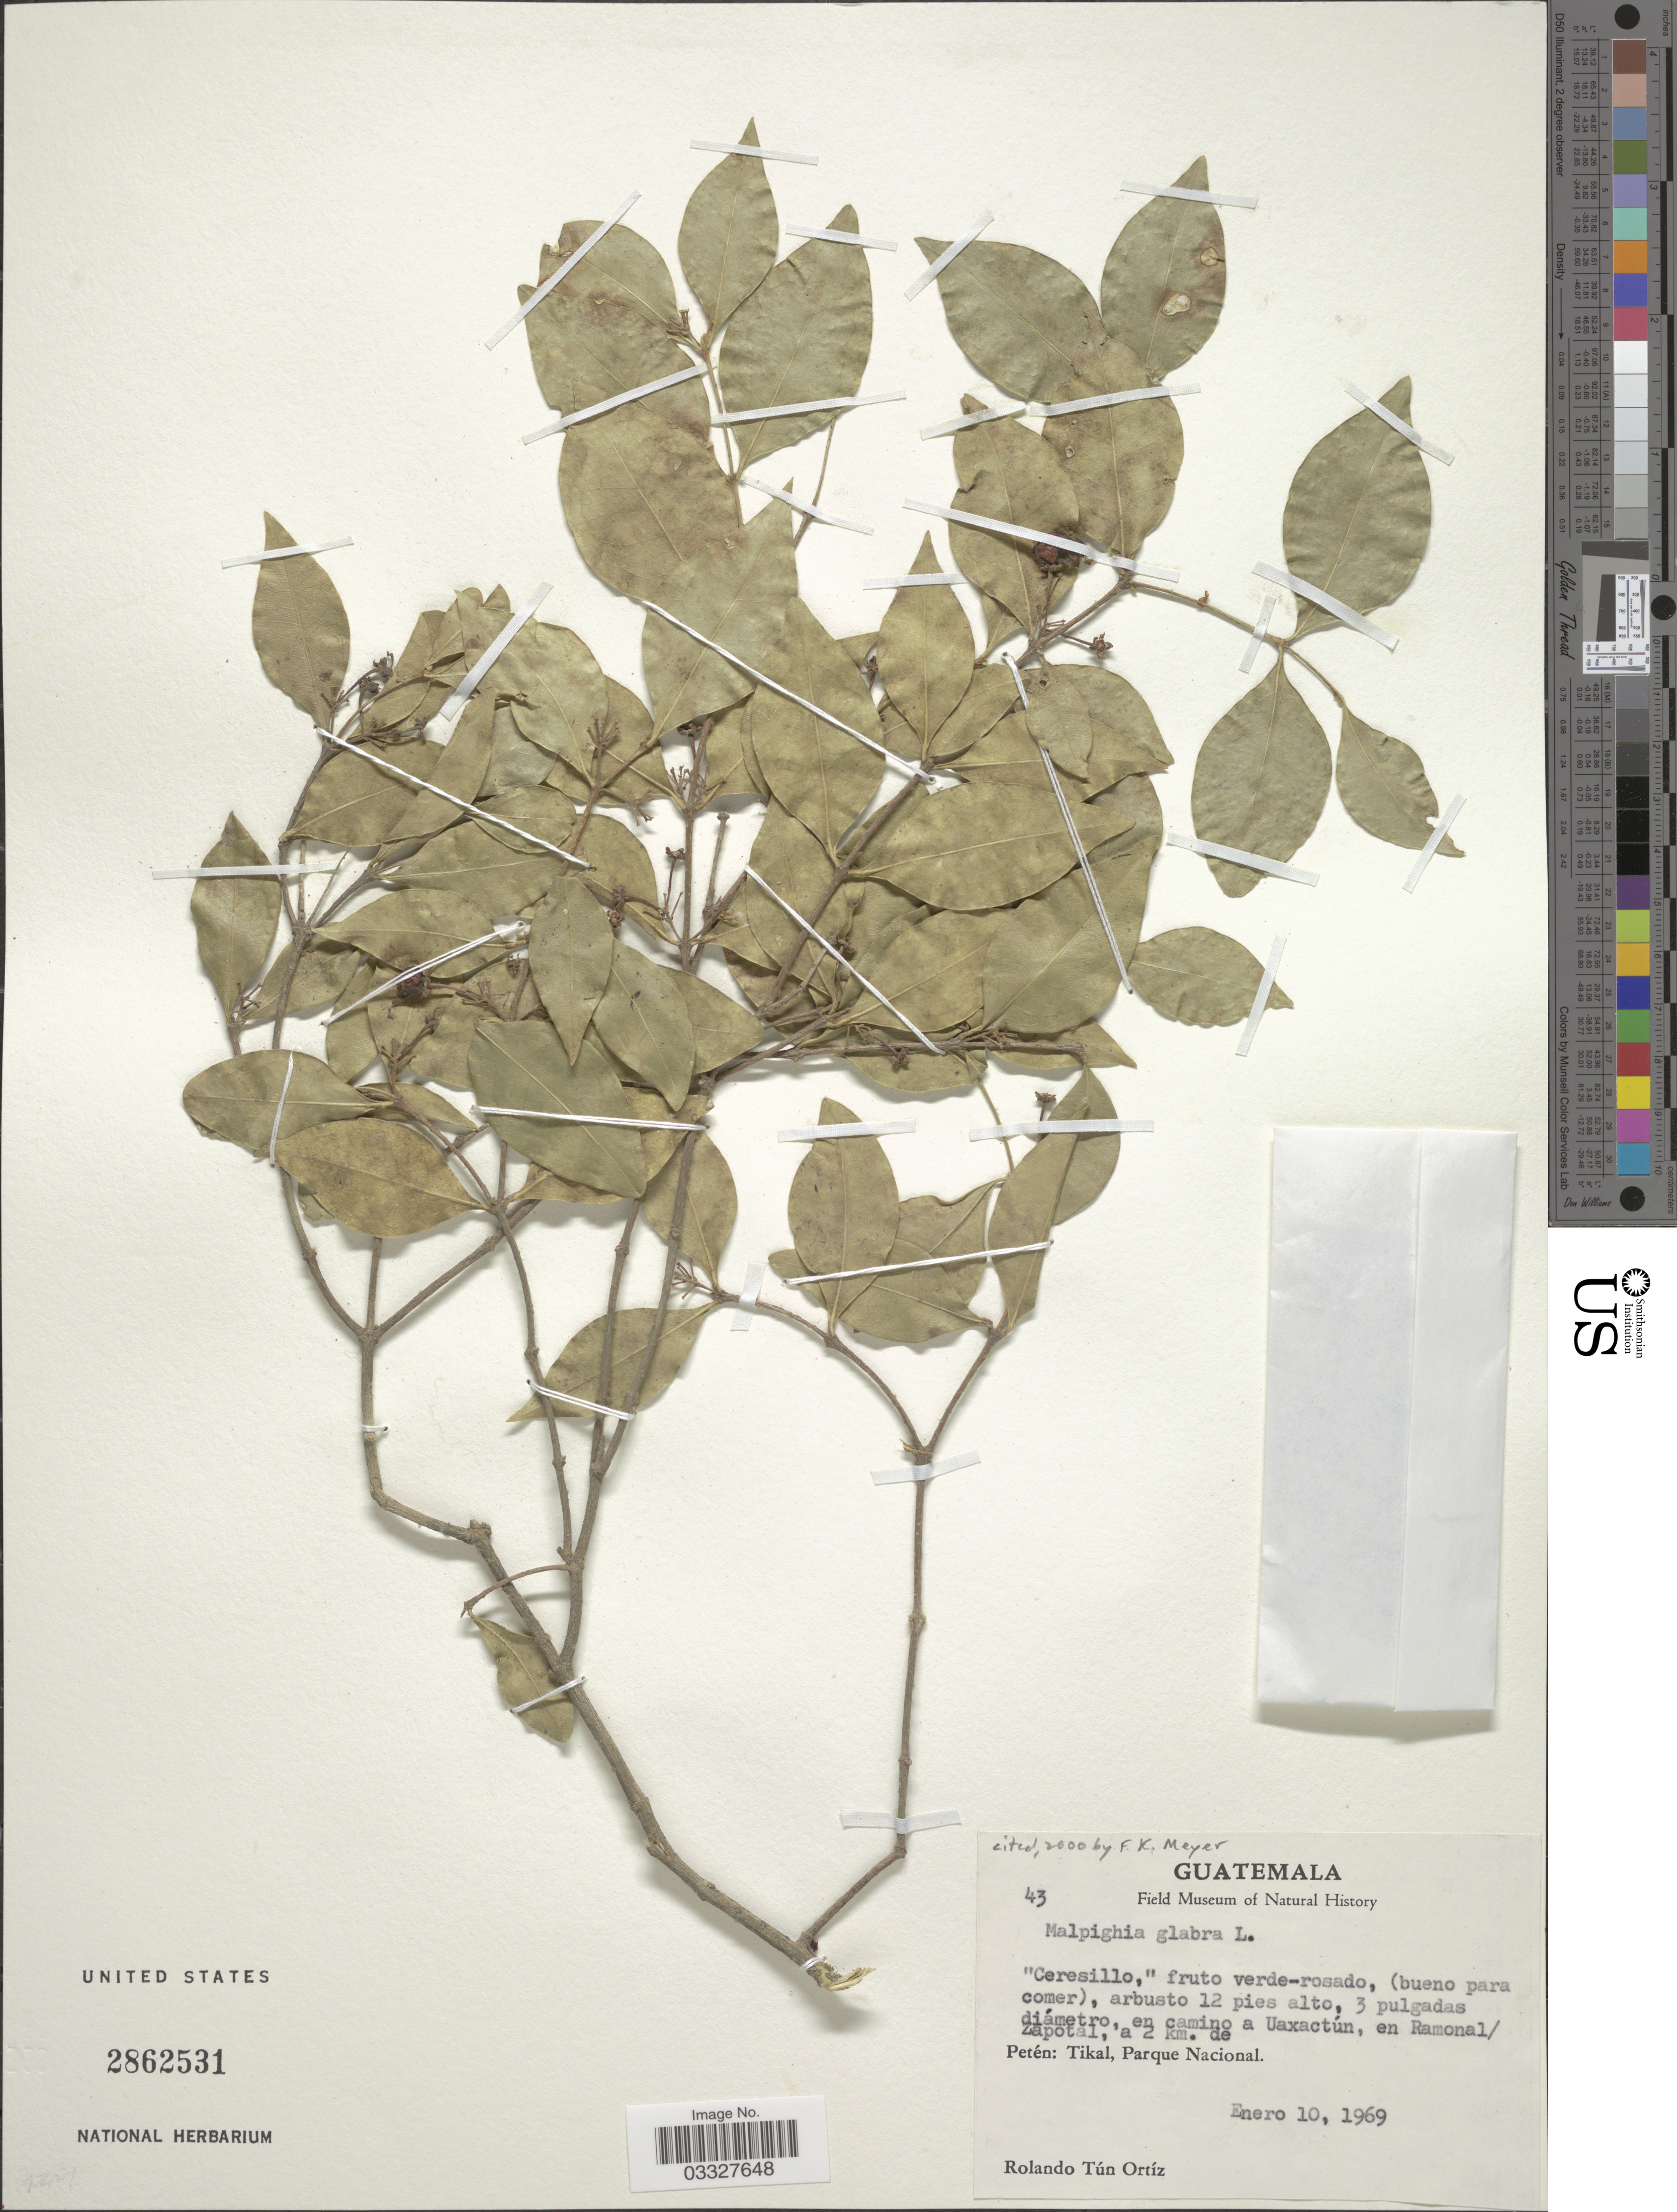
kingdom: Plantae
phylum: Tracheophyta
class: Magnoliopsida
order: Malpighiales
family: Malpighiaceae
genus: Malpighia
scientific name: Malpighia glabra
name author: L.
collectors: R. T. Ortíz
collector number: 43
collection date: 1969-01-10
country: Guatemala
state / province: El Petén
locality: En camino a Uaxactún, en Ramonal/Zapotal, a 2 km. de Petén: Tikal, Parque Nacional.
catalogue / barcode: US 2862531